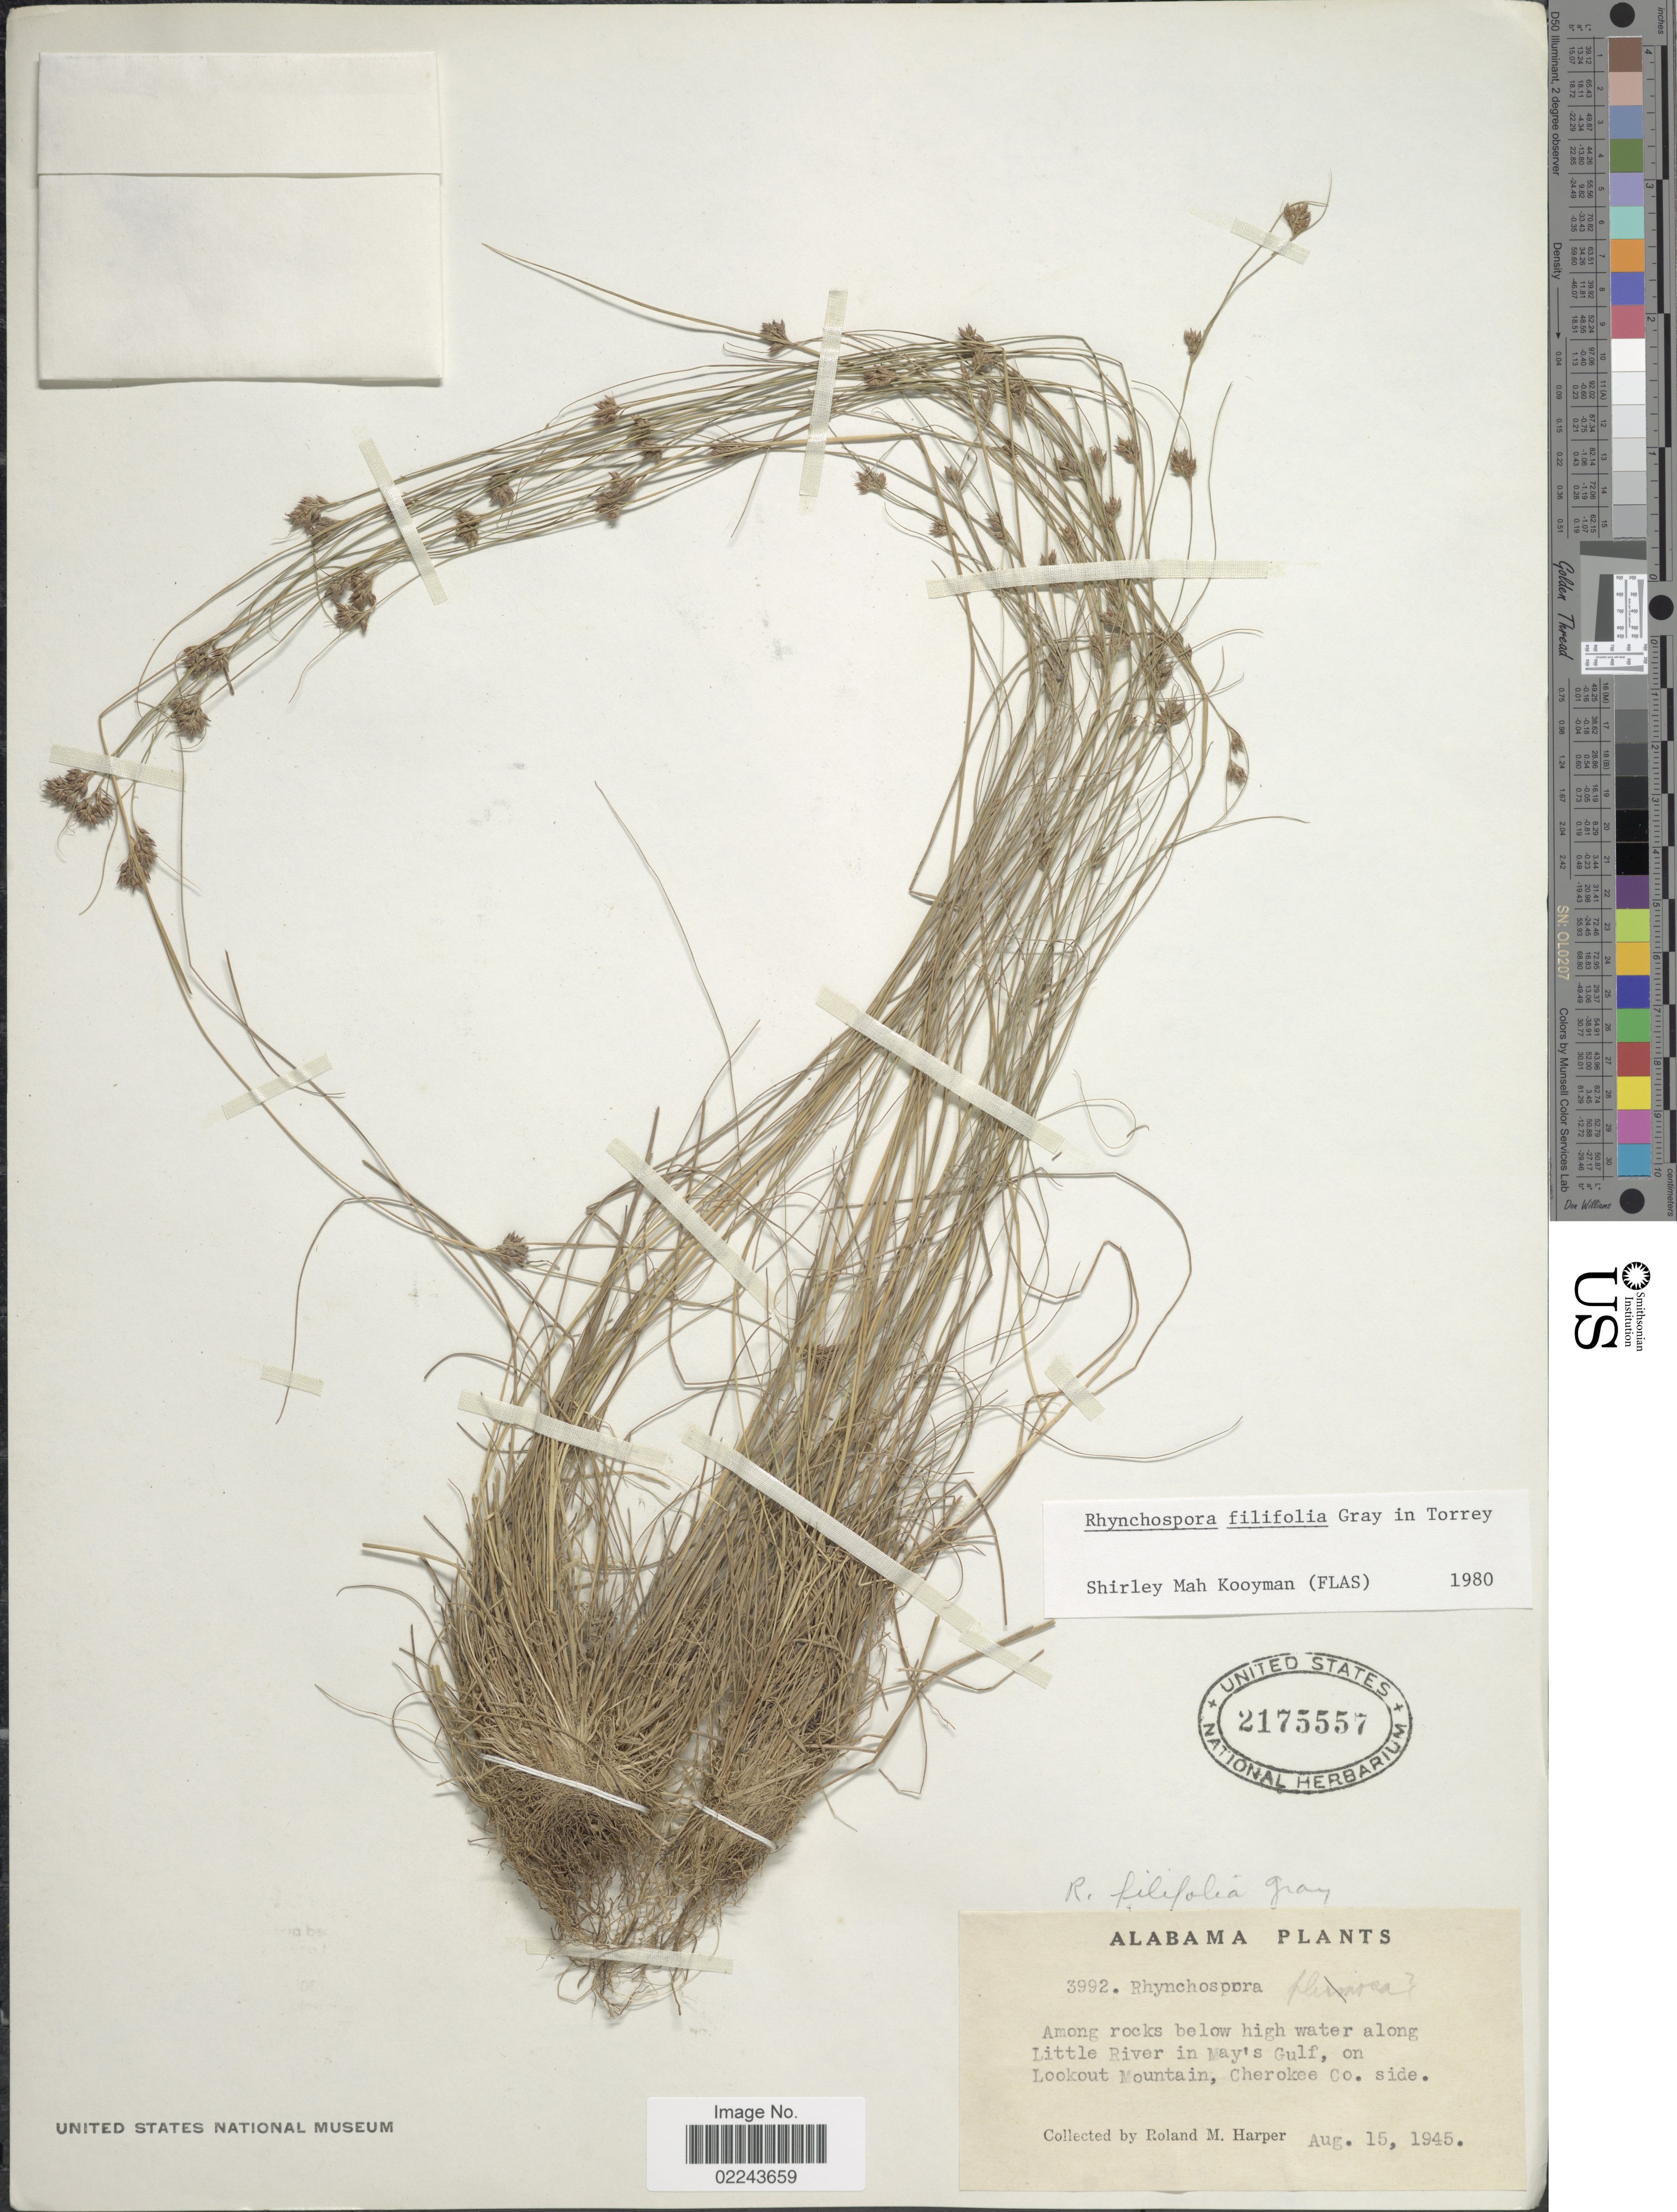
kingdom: Plantae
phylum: Tracheophyta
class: Liliopsida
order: Poales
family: Cyperaceae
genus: Rhynchospora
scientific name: Rhynchospora filifolia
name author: A. Gray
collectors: R. M. Harper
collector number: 3992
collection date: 1945-08-15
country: United States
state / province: Alabama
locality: Along Little River in May's Gulf, in Lookout Mountain, Cherokee Co. side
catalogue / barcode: US 2175557